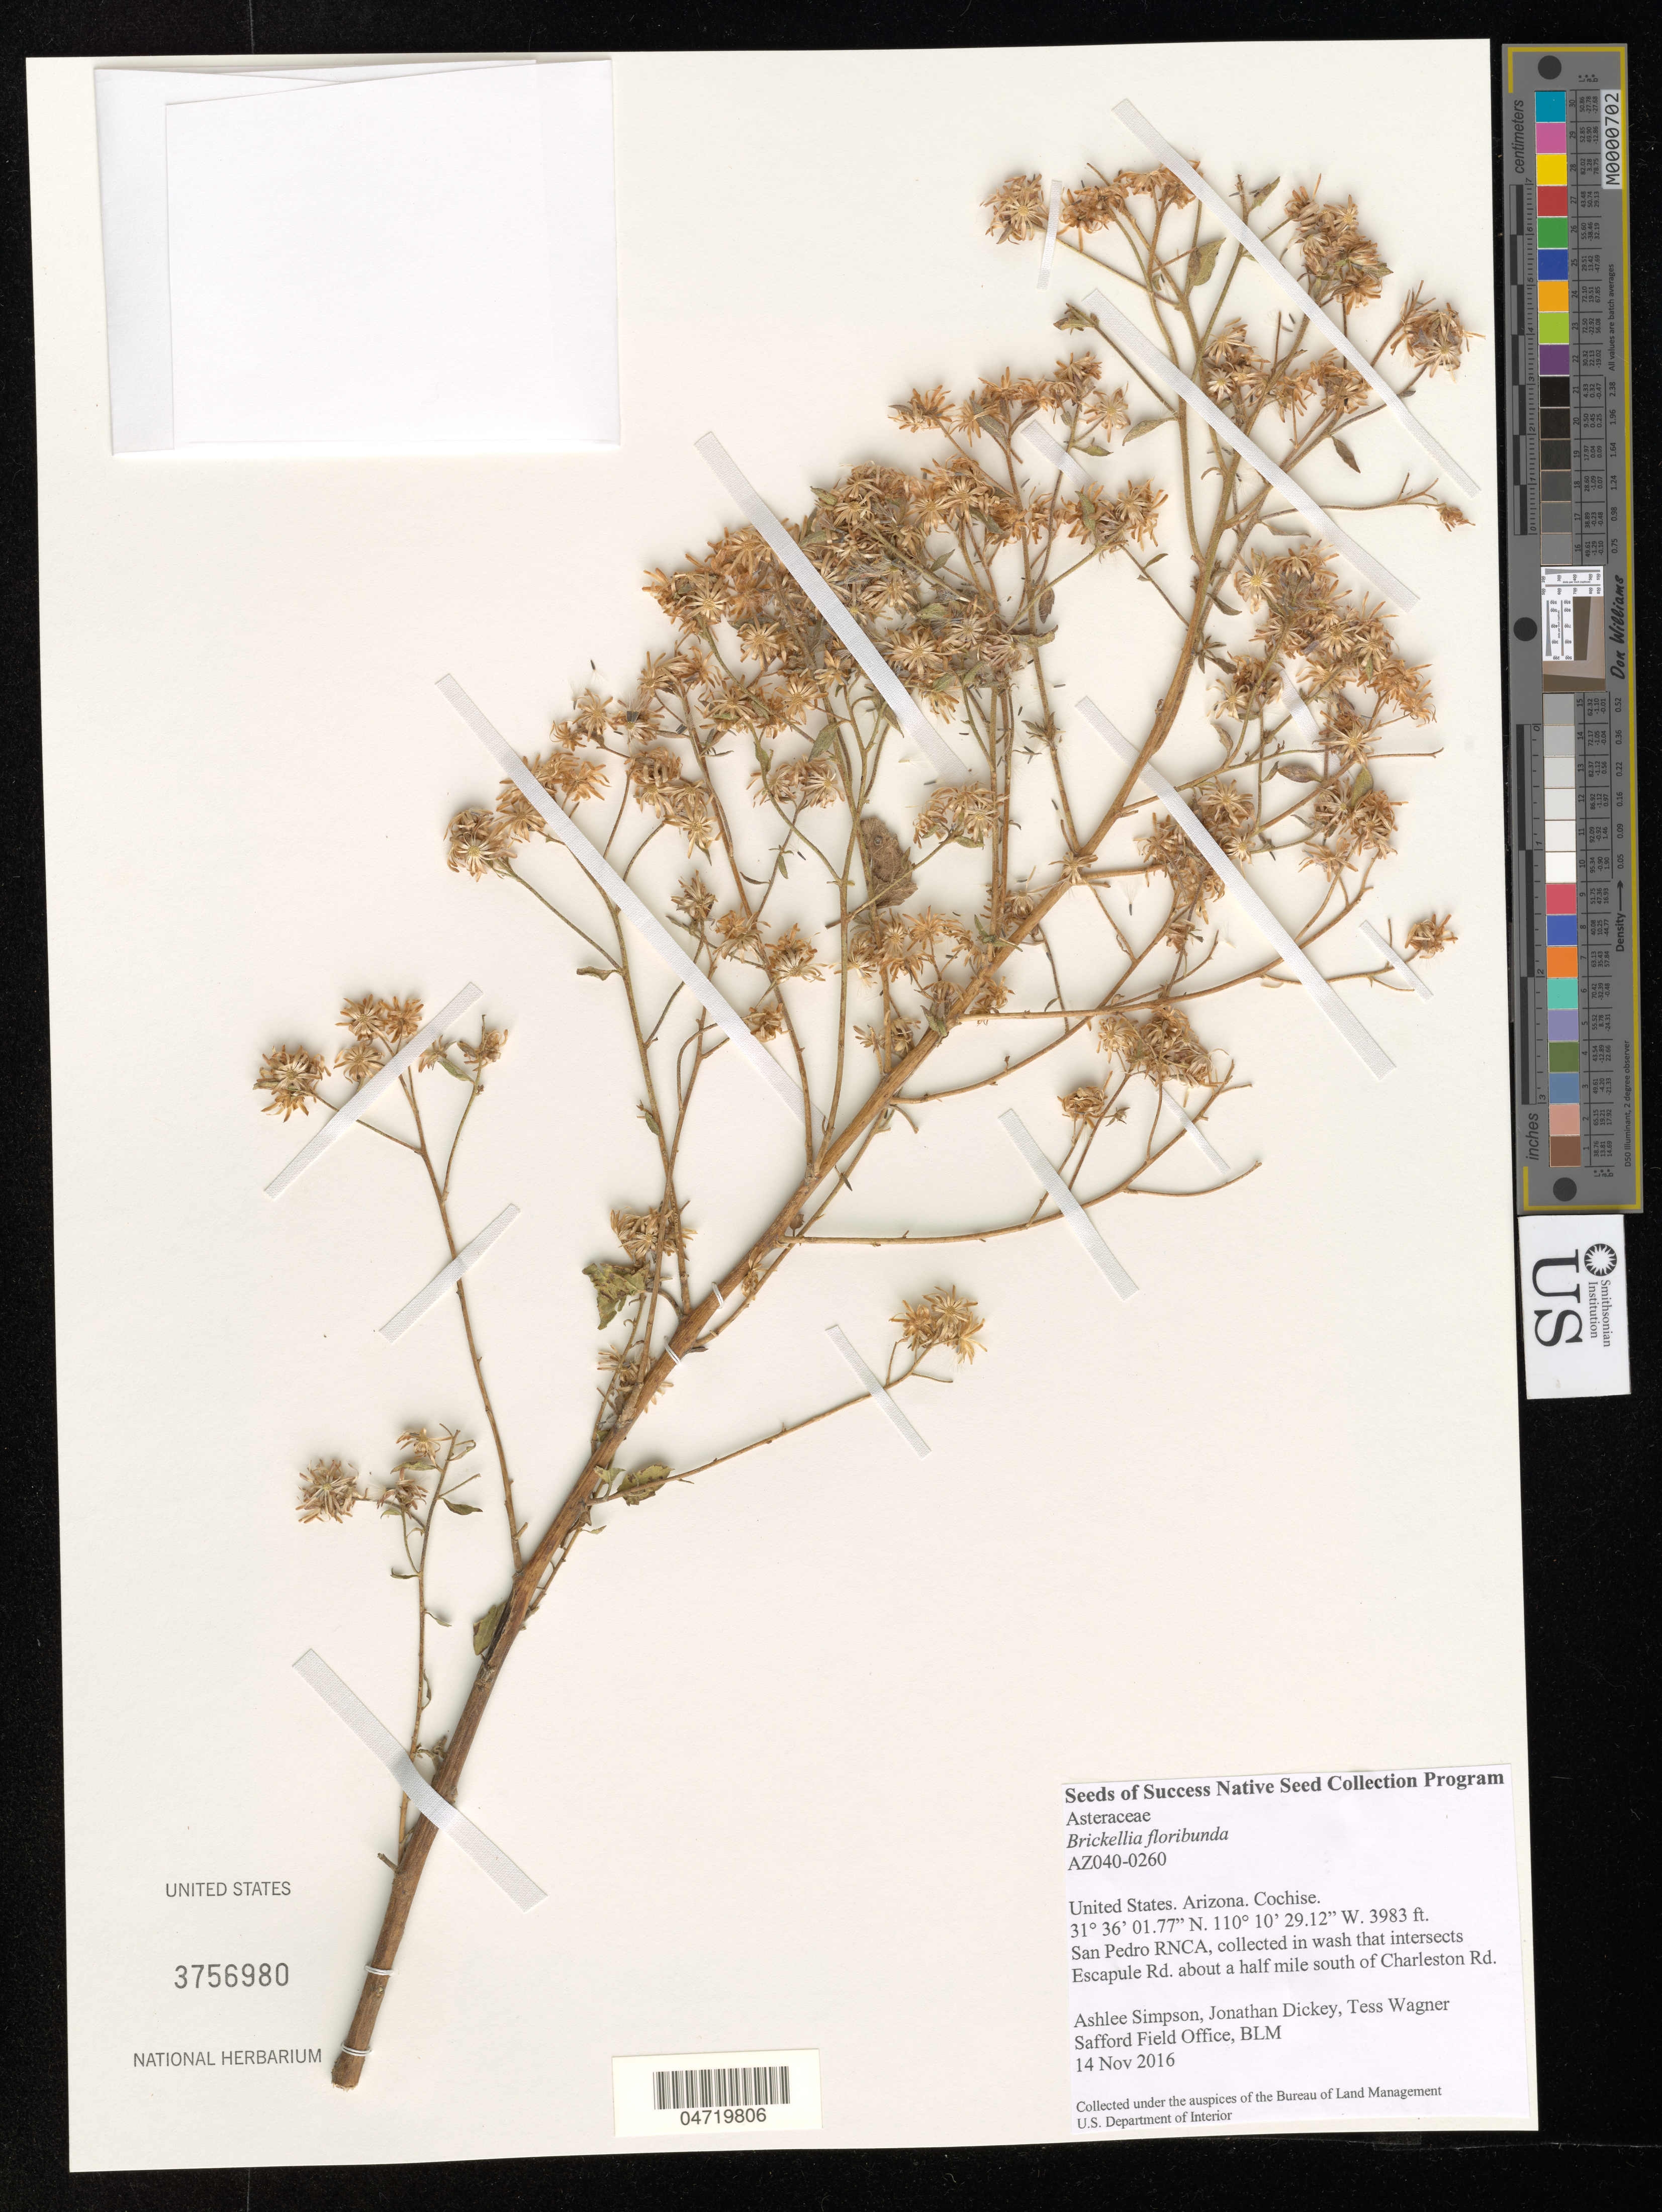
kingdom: Plantae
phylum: Tracheophyta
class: Magnoliopsida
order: Asterales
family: Asteraceae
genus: Brickellia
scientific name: Brickellia floribunda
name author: A. Gray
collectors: A. Simpson, J. Dickey & T. Wagner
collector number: AZ040-0260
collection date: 2016-11-14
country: United States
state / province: Arizona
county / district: Cochise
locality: San Pedro RNCA, in wash that intersections Escapule Road about a half mile south of Charleston Rd.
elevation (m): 1214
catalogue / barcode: US 3756980